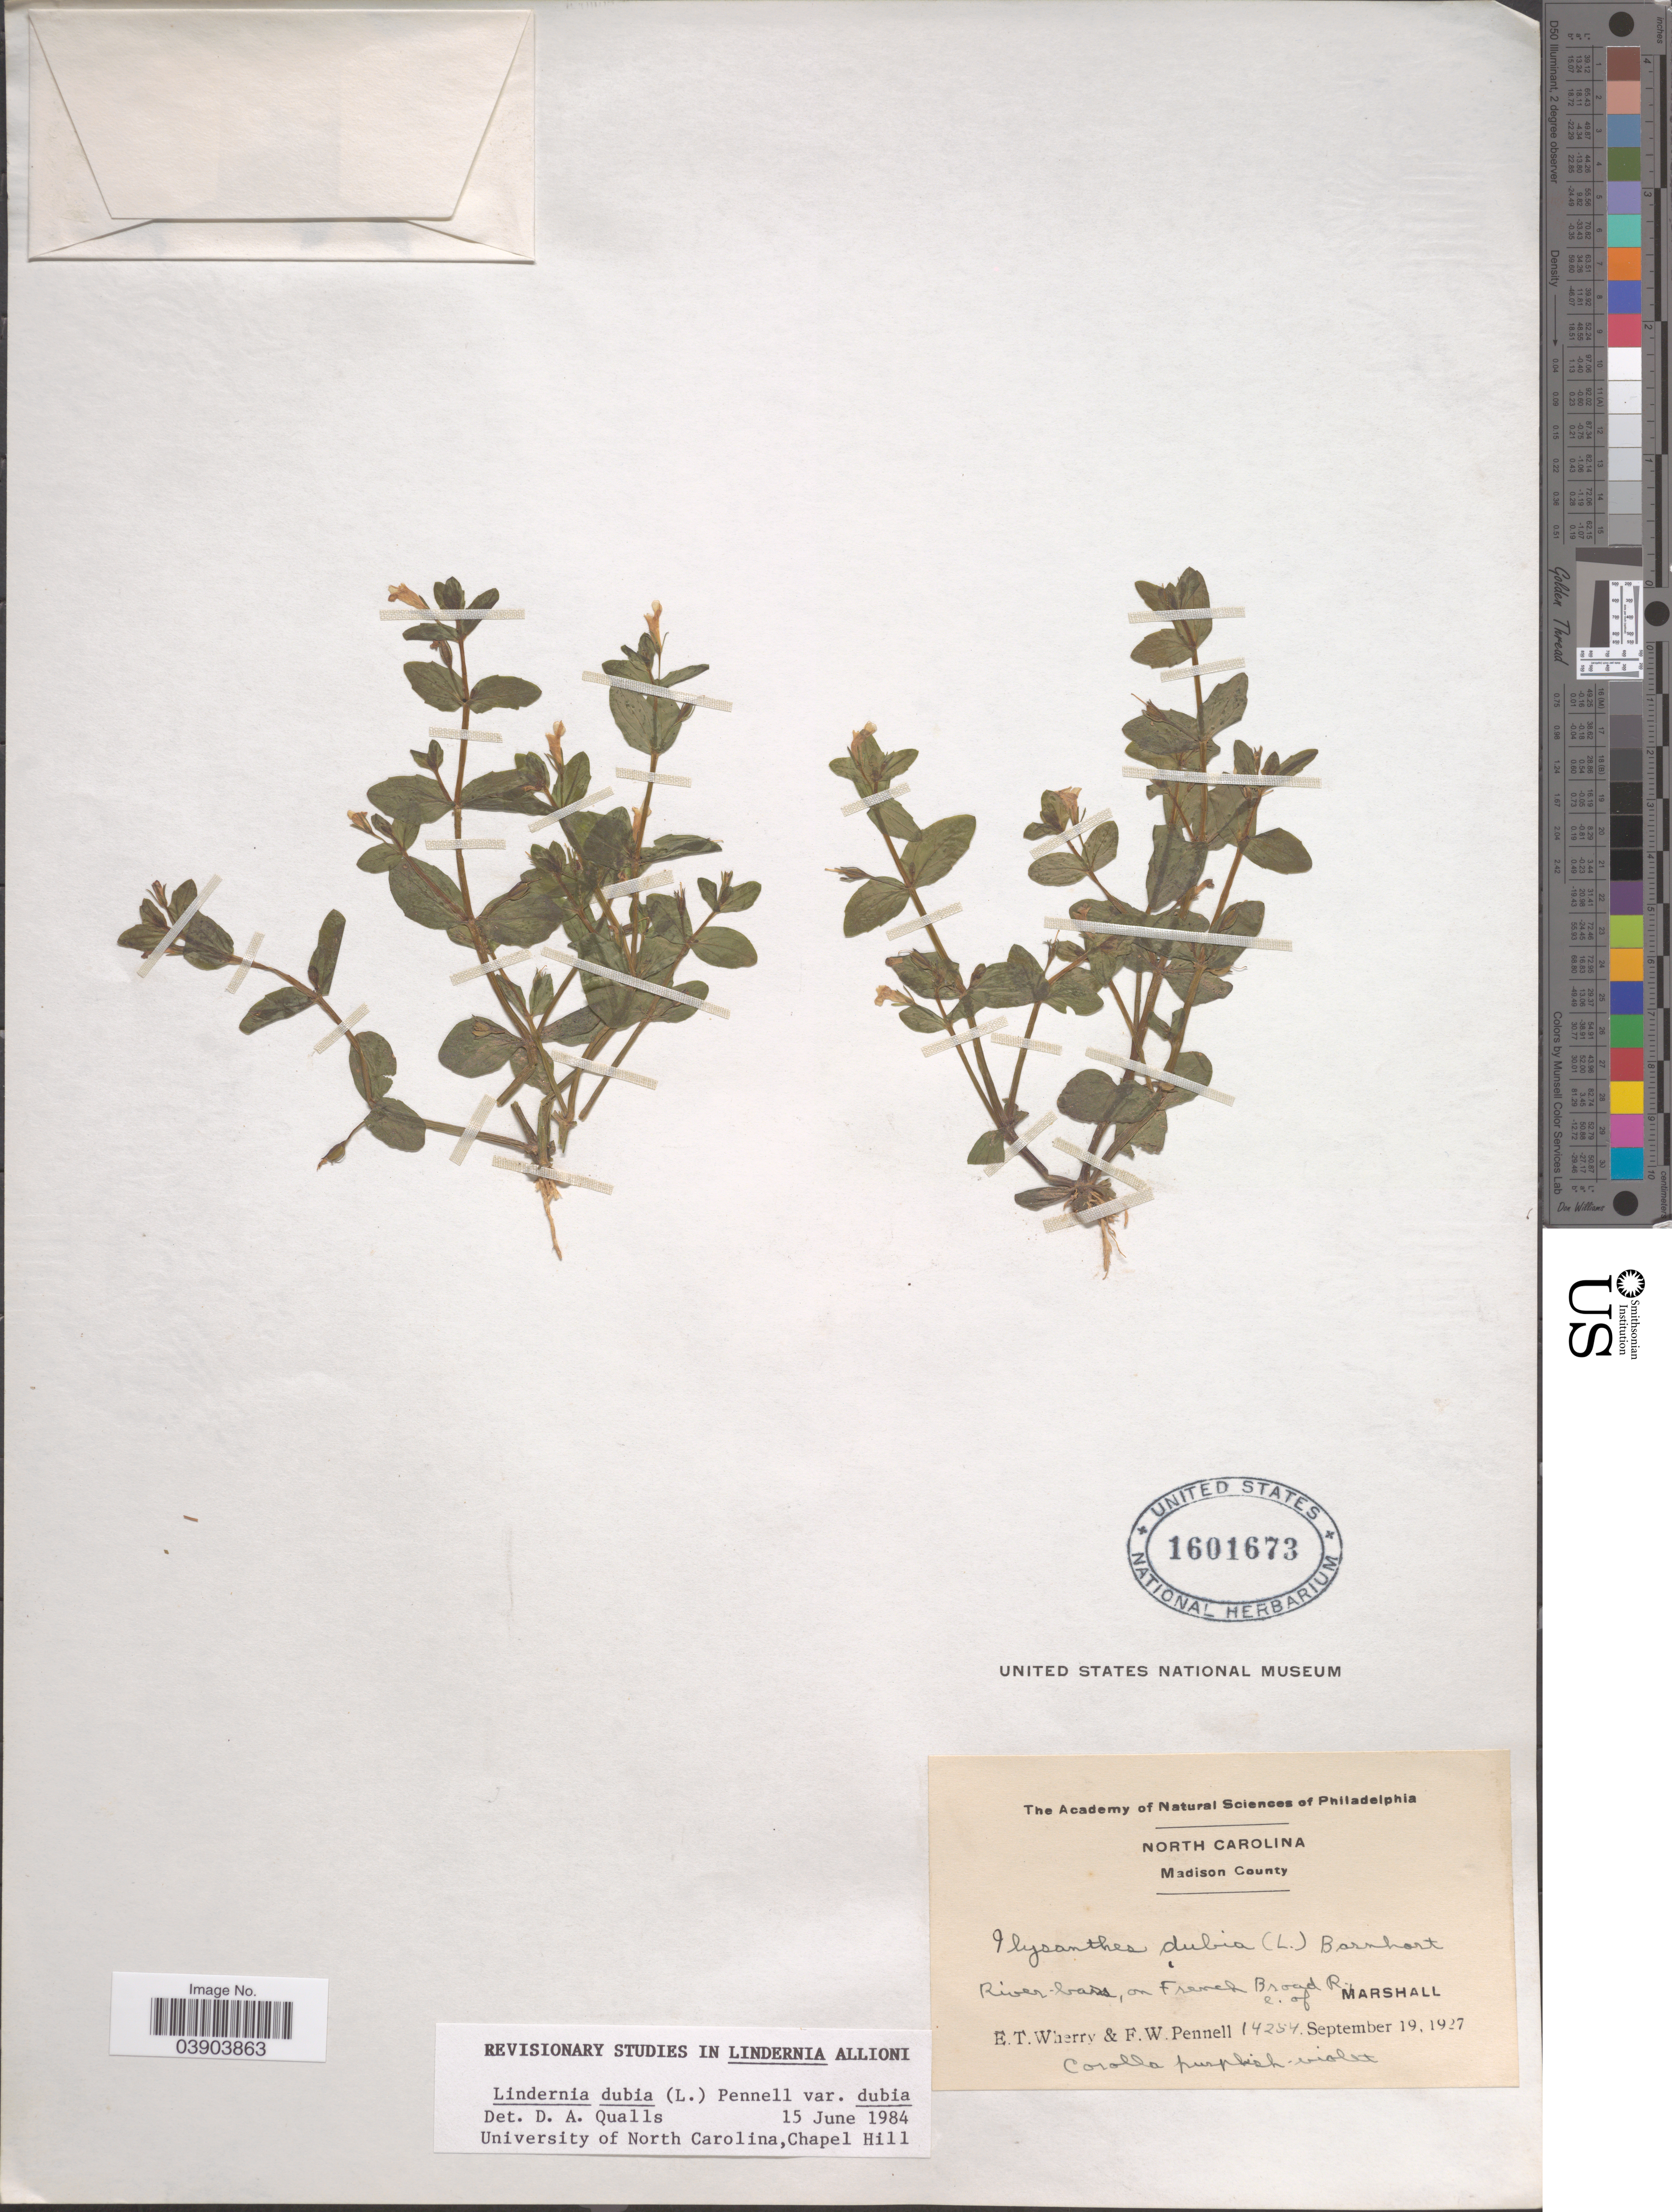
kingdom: Plantae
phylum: Tracheophyta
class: Magnoliopsida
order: Lamiales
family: Linderniaceae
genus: Lindernia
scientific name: Lindernia dubia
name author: (L.) Pennell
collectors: E. T. Wherry & F. W. Pennell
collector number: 14254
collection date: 1927-09-19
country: United States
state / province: North Carolina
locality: Madison County. River-base, on French Broad R., e. of Marshall.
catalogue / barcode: US 1601673